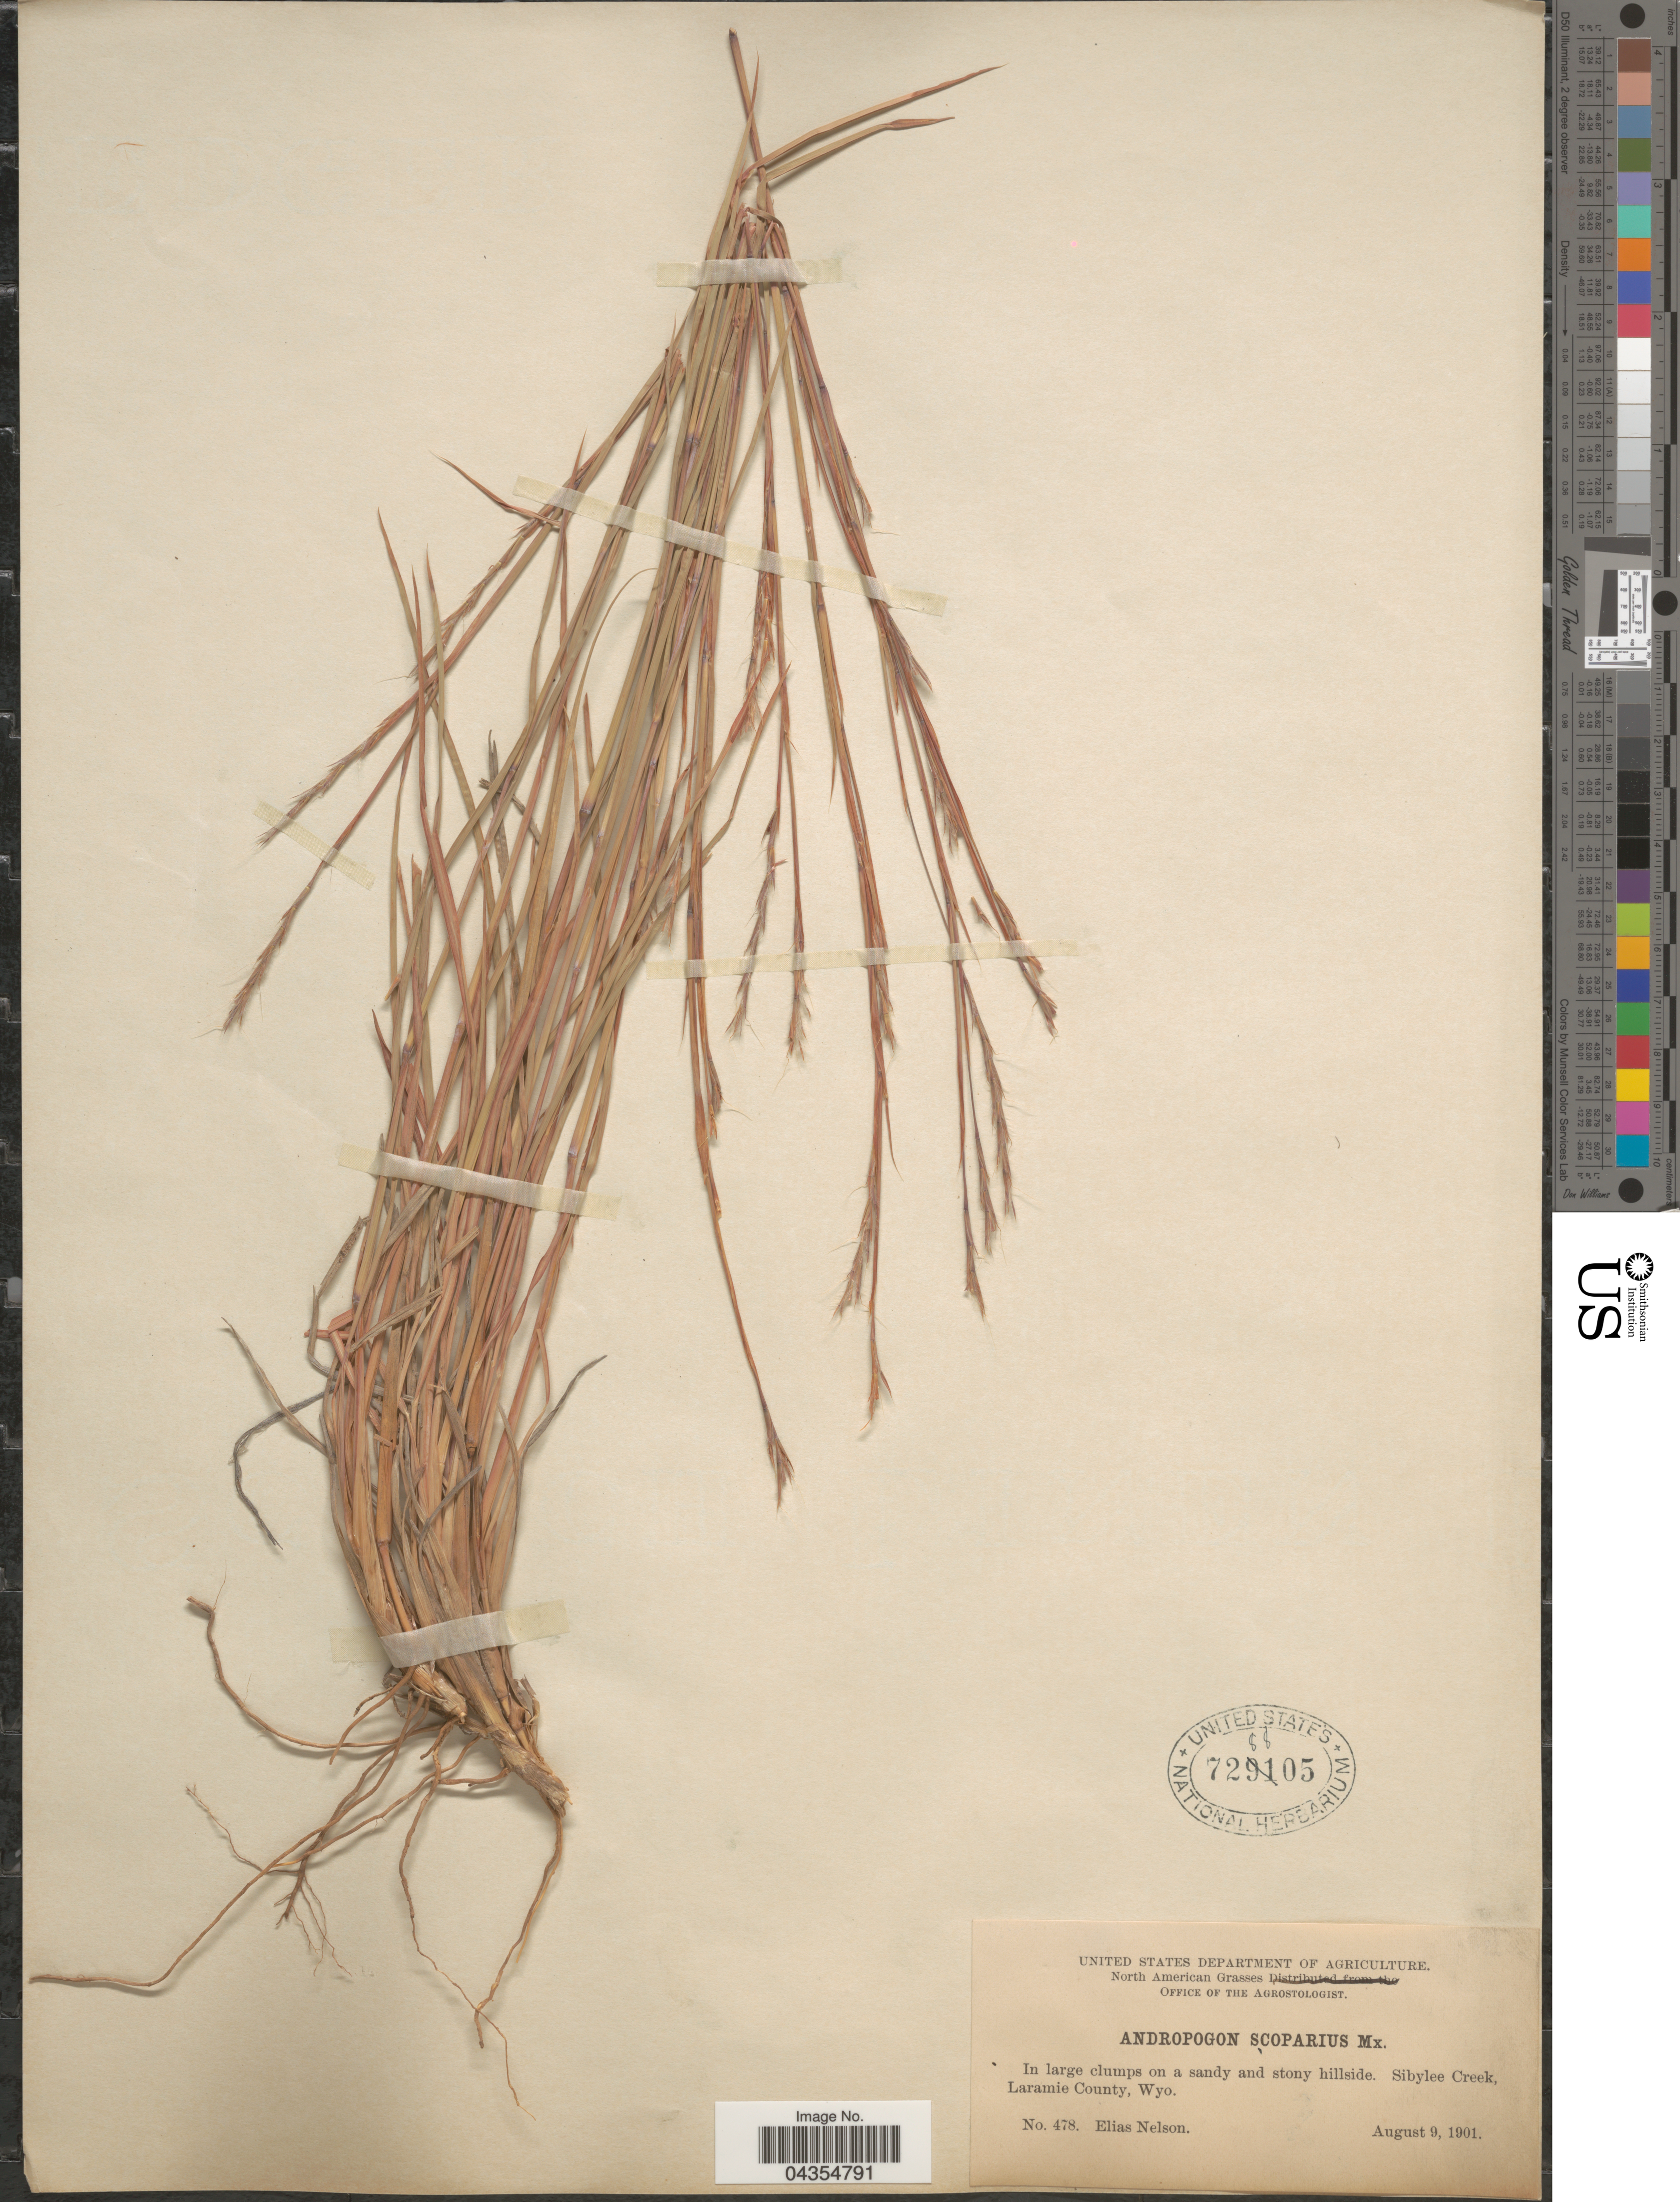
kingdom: Plantae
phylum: Tracheophyta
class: Liliopsida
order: Poales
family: Poaceae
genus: Schizachyrium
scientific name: Schizachyrium sanguineum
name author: (Retz.) Alston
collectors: E. Nelson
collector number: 478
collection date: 1901-08-09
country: United States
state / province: Wyoming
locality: Sibylee Creek, Laramie County.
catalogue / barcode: US 728805